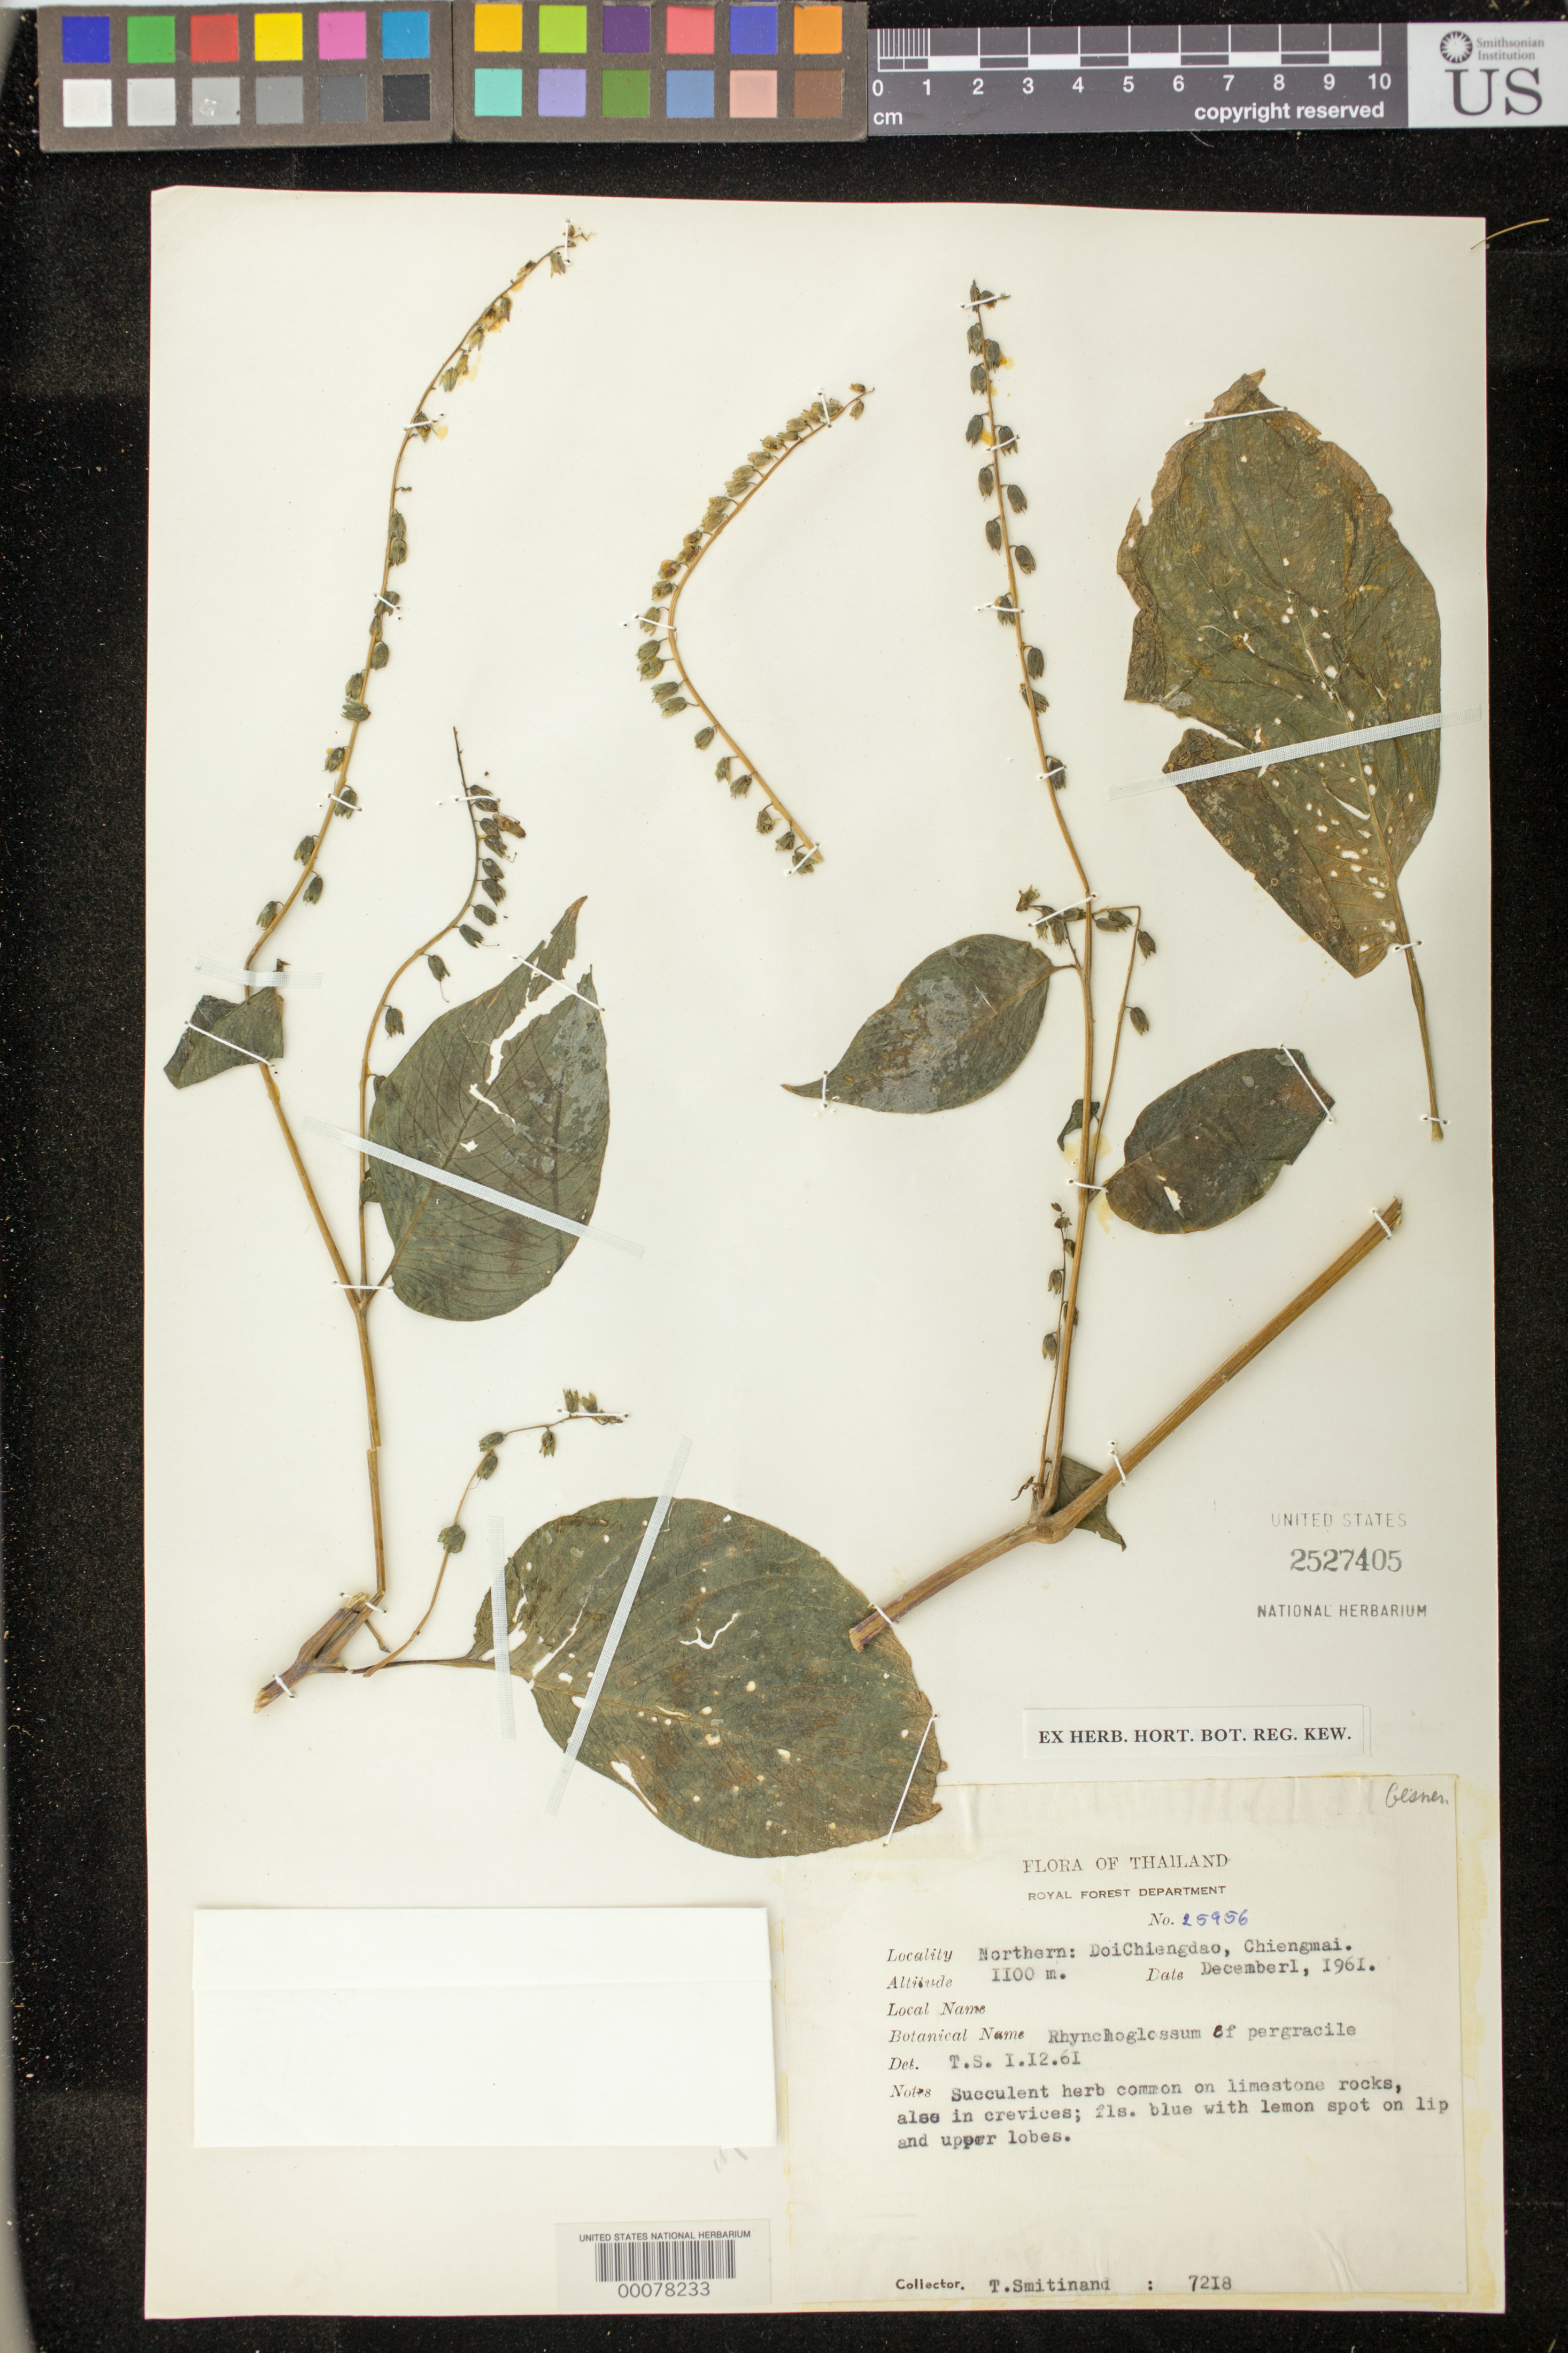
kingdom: Plantae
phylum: Tracheophyta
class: Magnoliopsida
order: Lamiales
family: Gesneriaceae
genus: Rhynchoglossum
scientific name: Rhynchoglossum sp.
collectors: T. Smitinand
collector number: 25956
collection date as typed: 01 Dec 1961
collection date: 1961-12-01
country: Thailand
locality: Northern, doichiengdao, chiengmai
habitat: Common on limestone rocks, also in crevices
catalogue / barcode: US 2527405